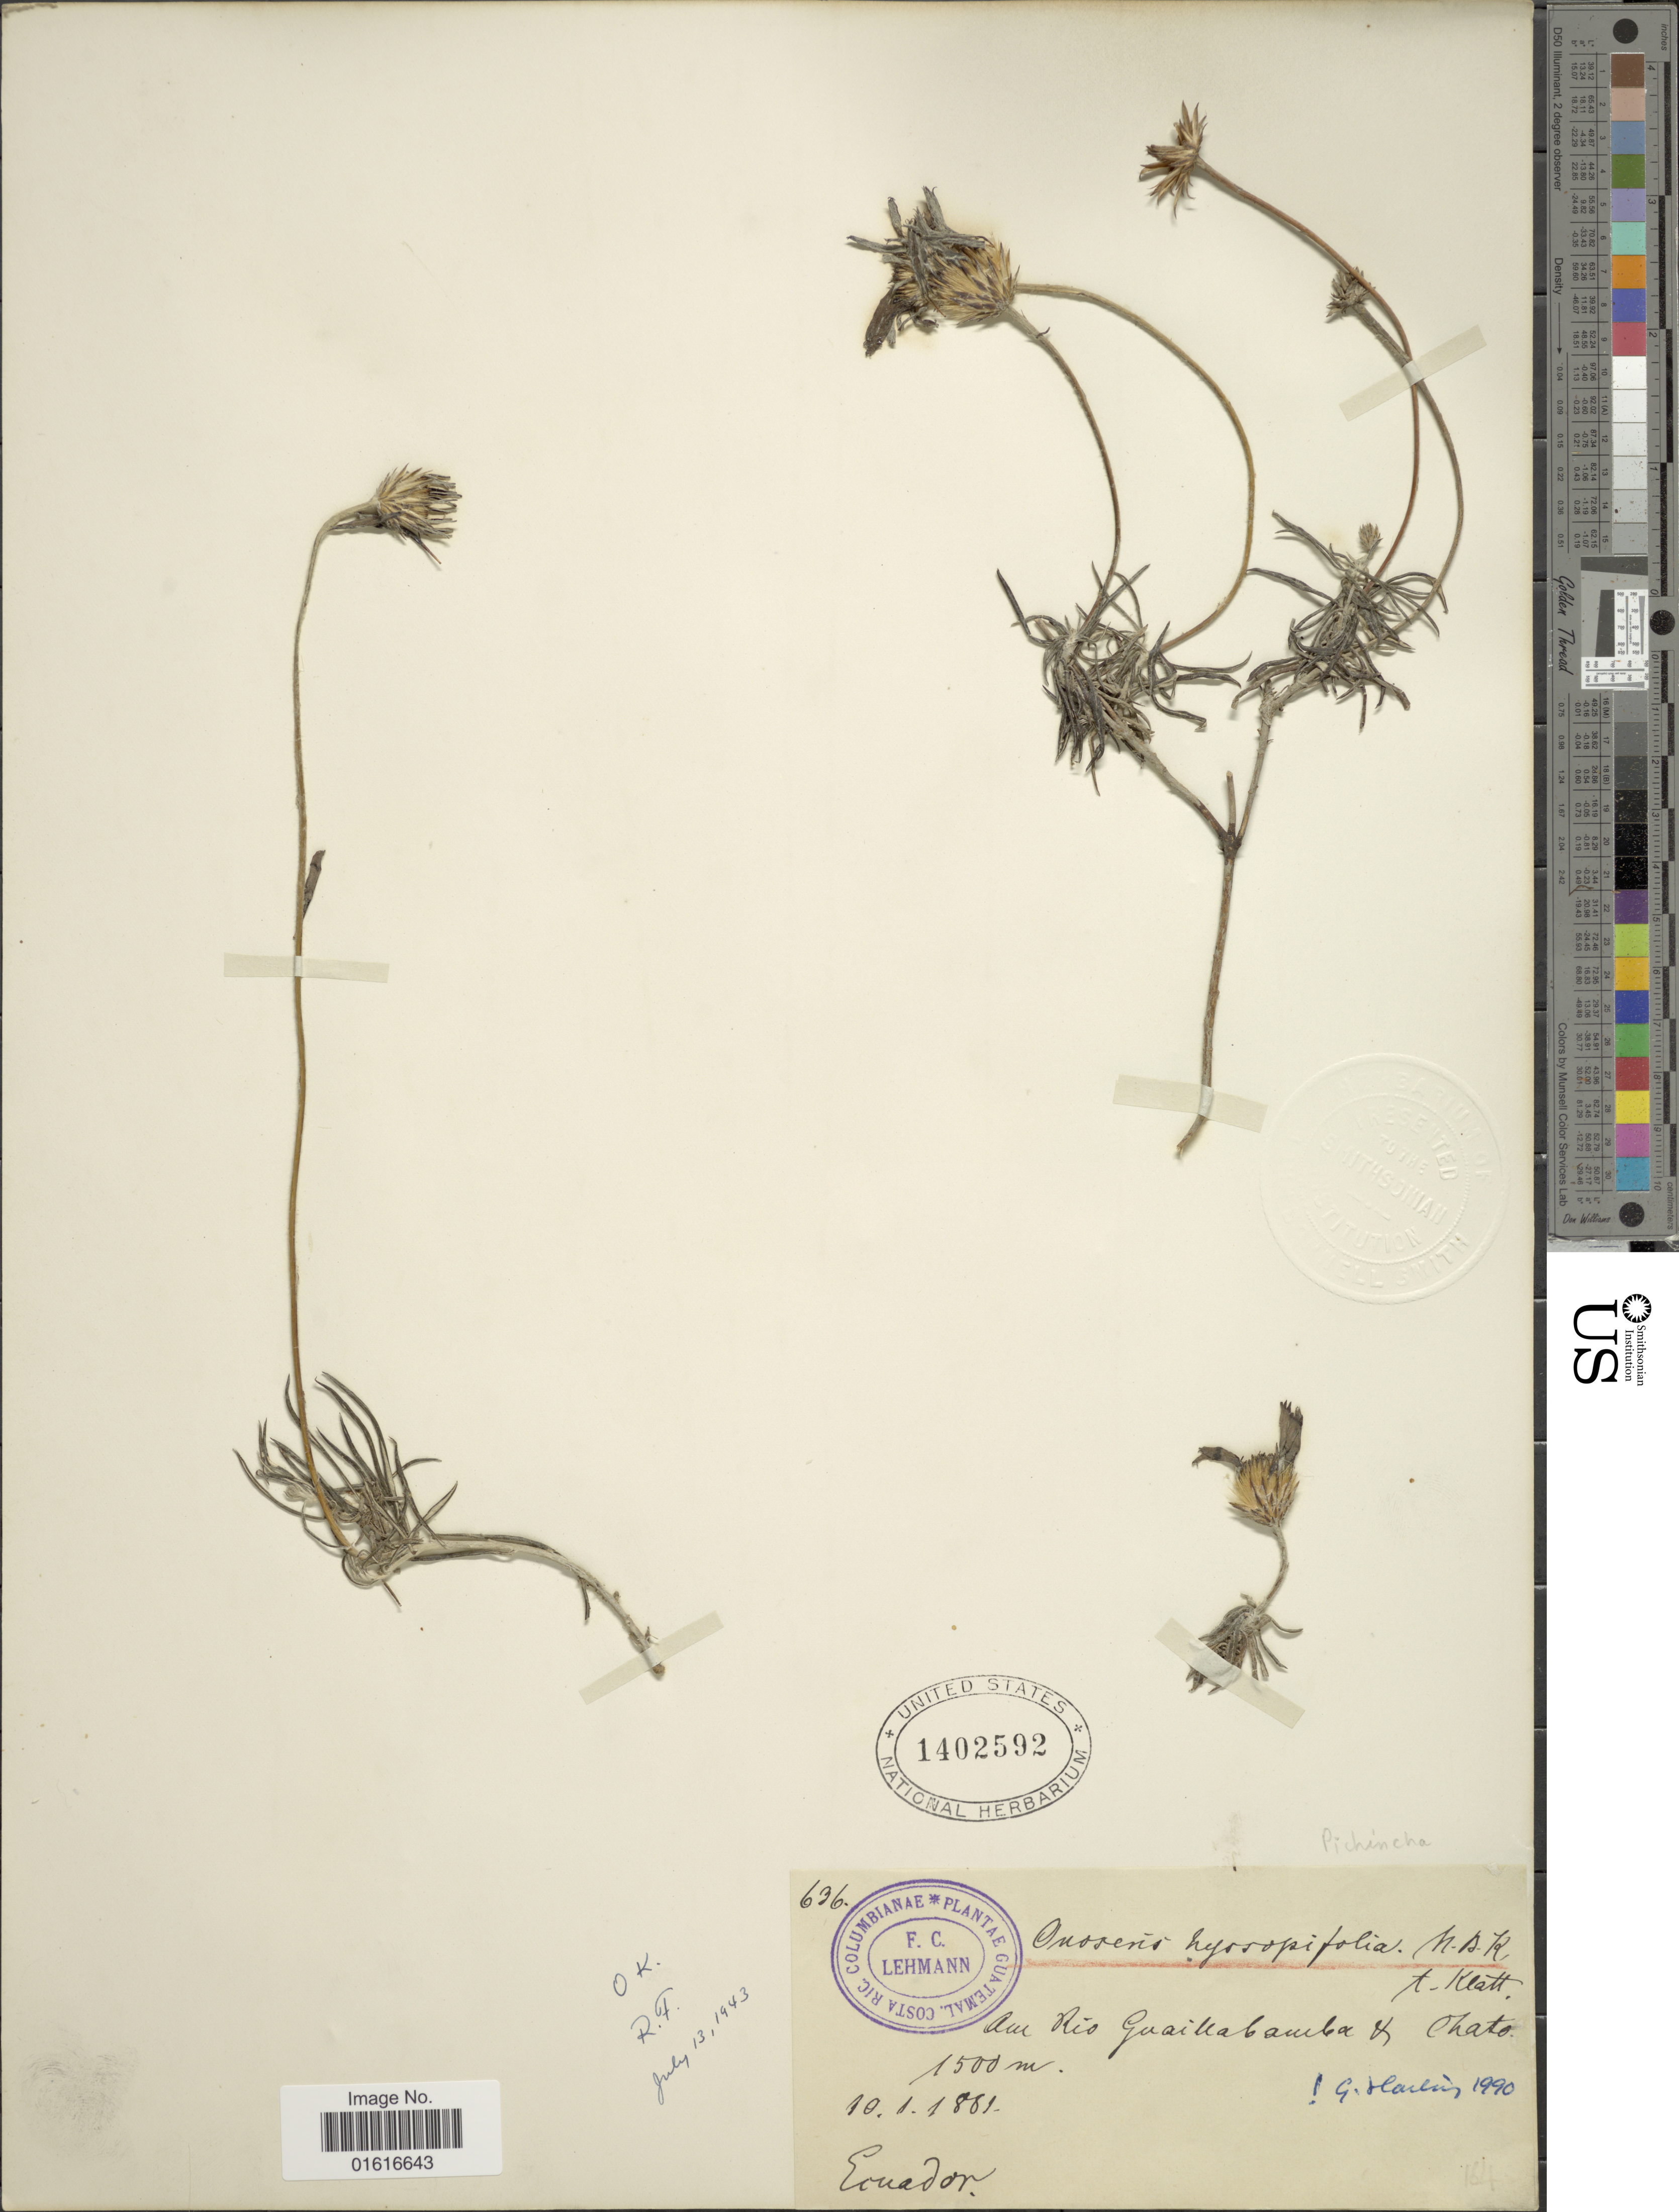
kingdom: Plantae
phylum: Tracheophyta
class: Magnoliopsida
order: Asterales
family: Asteraceae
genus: Onoseris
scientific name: Onoseris hyssopifolia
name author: Kunth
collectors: F. C. Lehmann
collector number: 636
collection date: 1881-01-10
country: Ecuador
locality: Am Rio Guaillabamba & Chato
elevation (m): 1500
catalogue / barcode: US 1402592